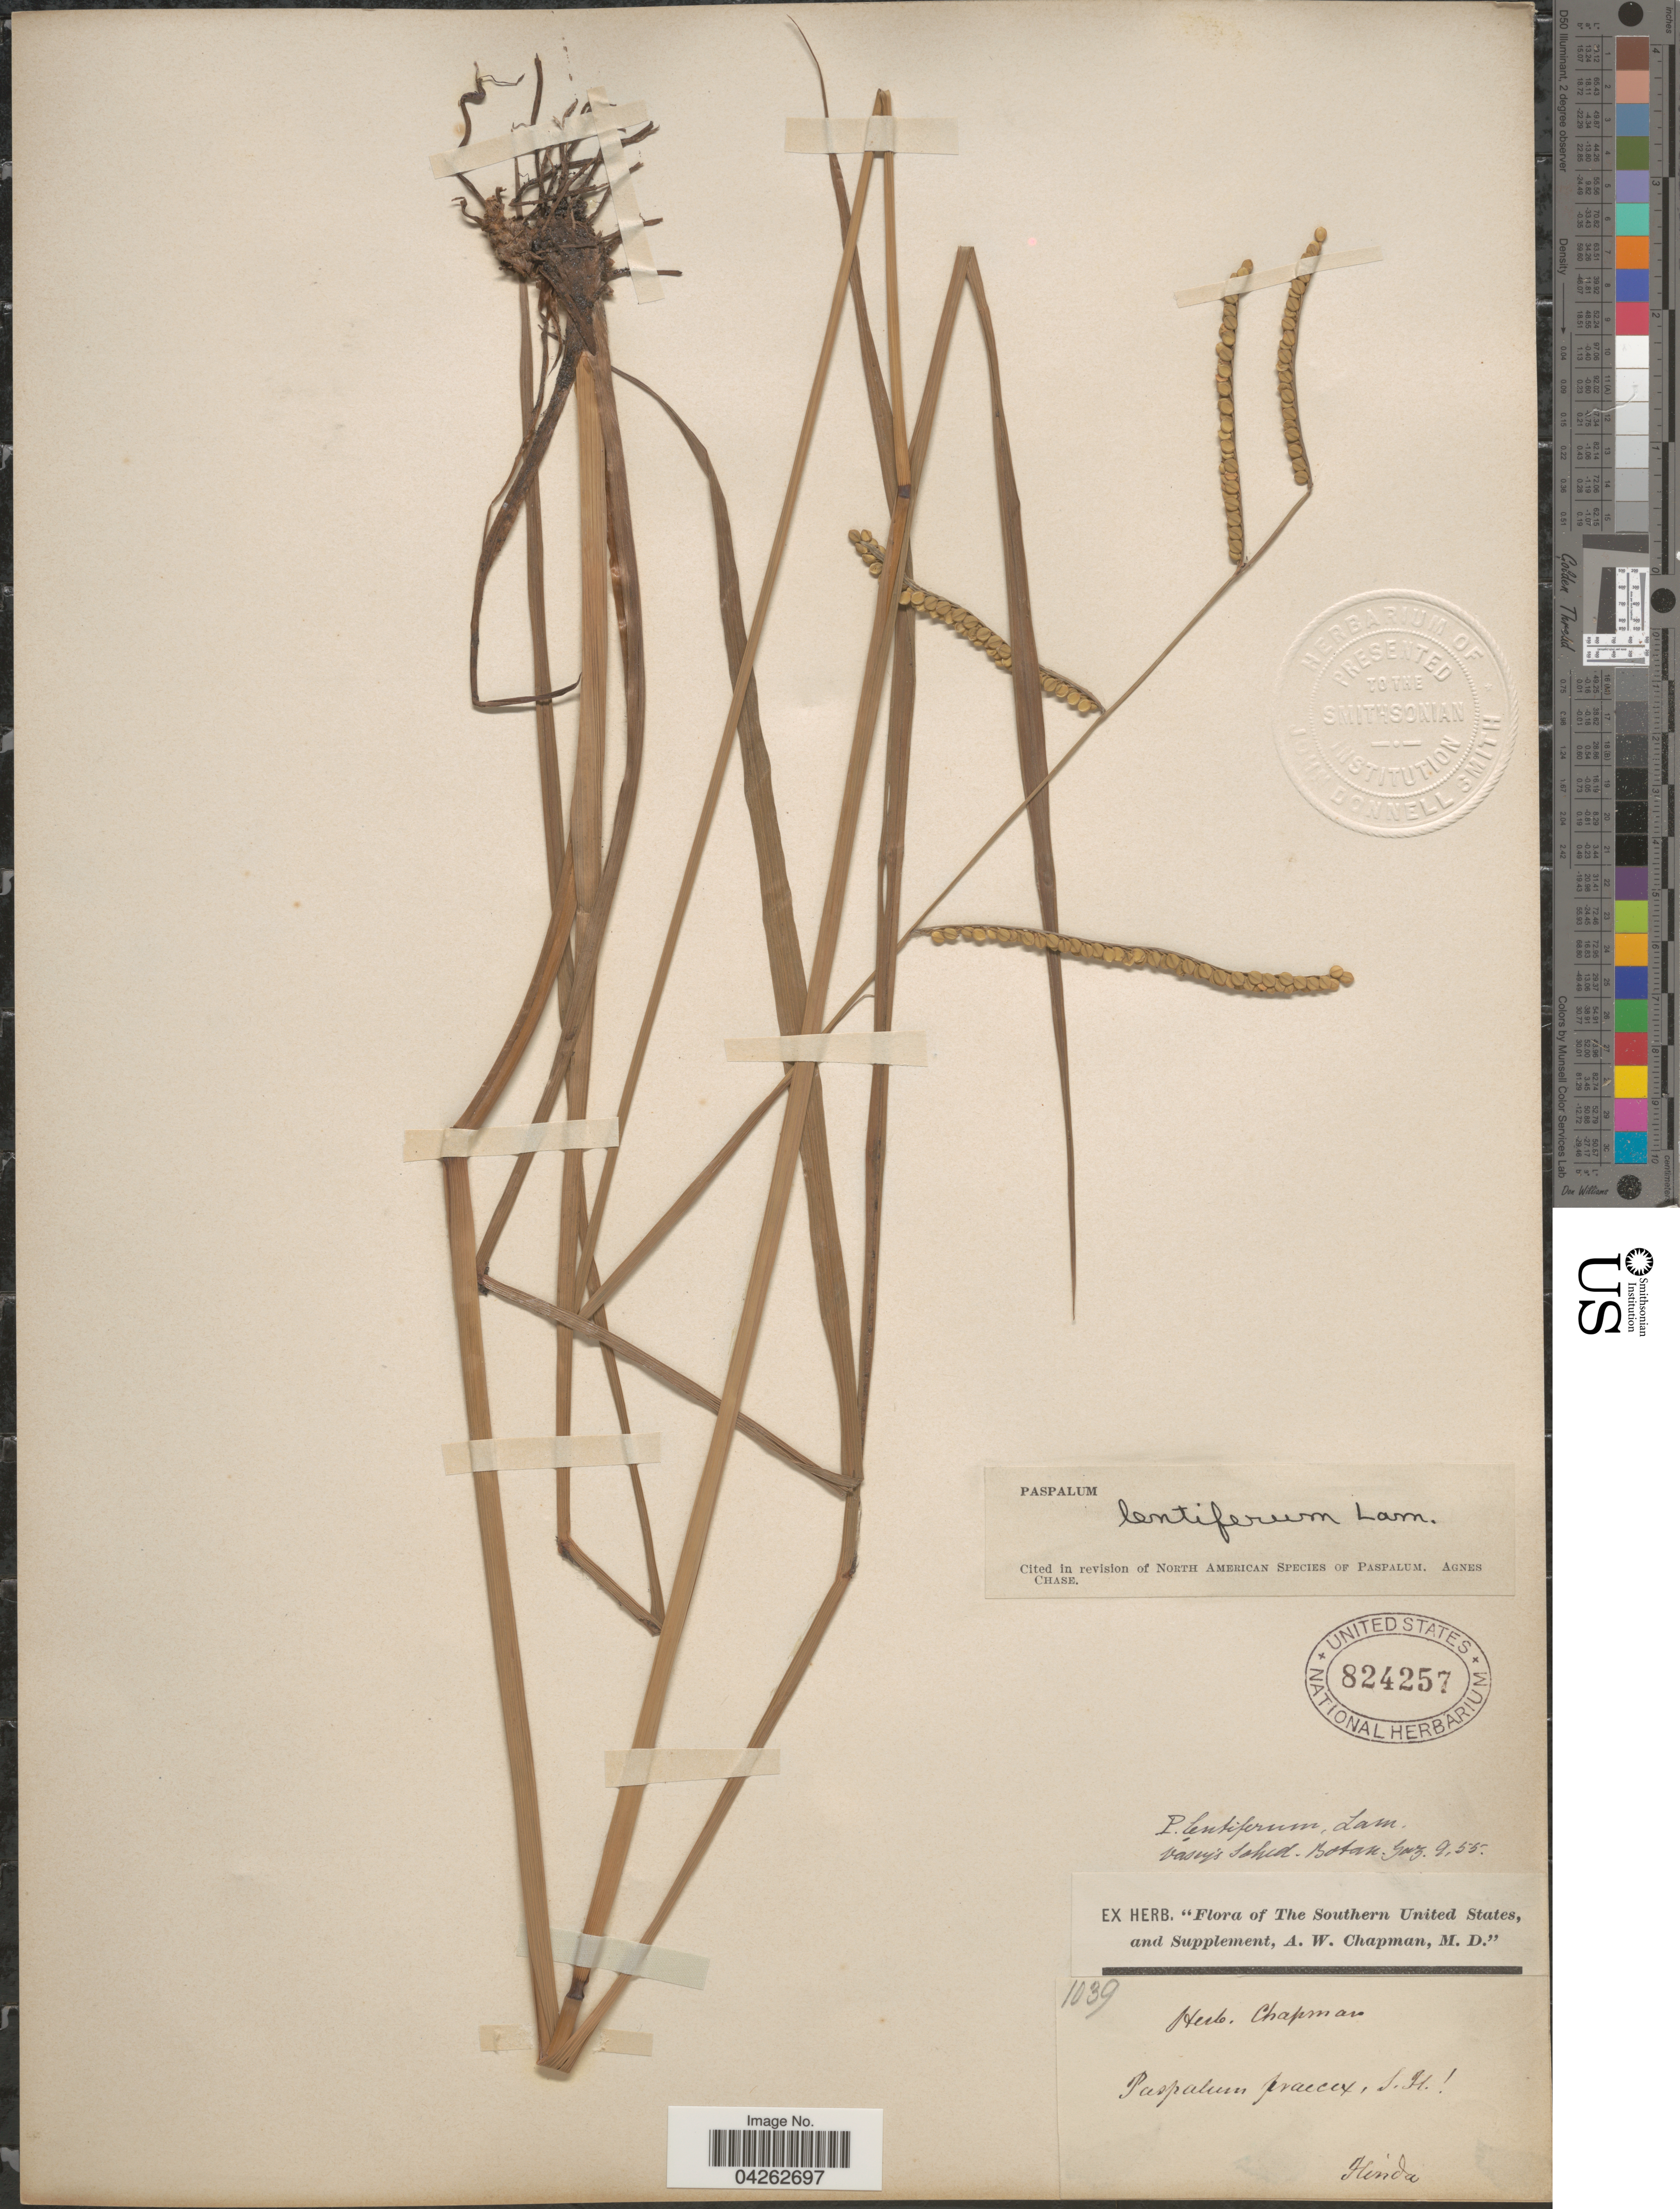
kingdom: Plantae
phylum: Tracheophyta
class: Liliopsida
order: Poales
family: Poaceae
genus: Paspalum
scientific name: Paspalum lentiferum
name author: Lam.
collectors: ex herb. Chapman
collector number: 1039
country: United States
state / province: Florida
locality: The Southern United States.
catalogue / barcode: US 824257